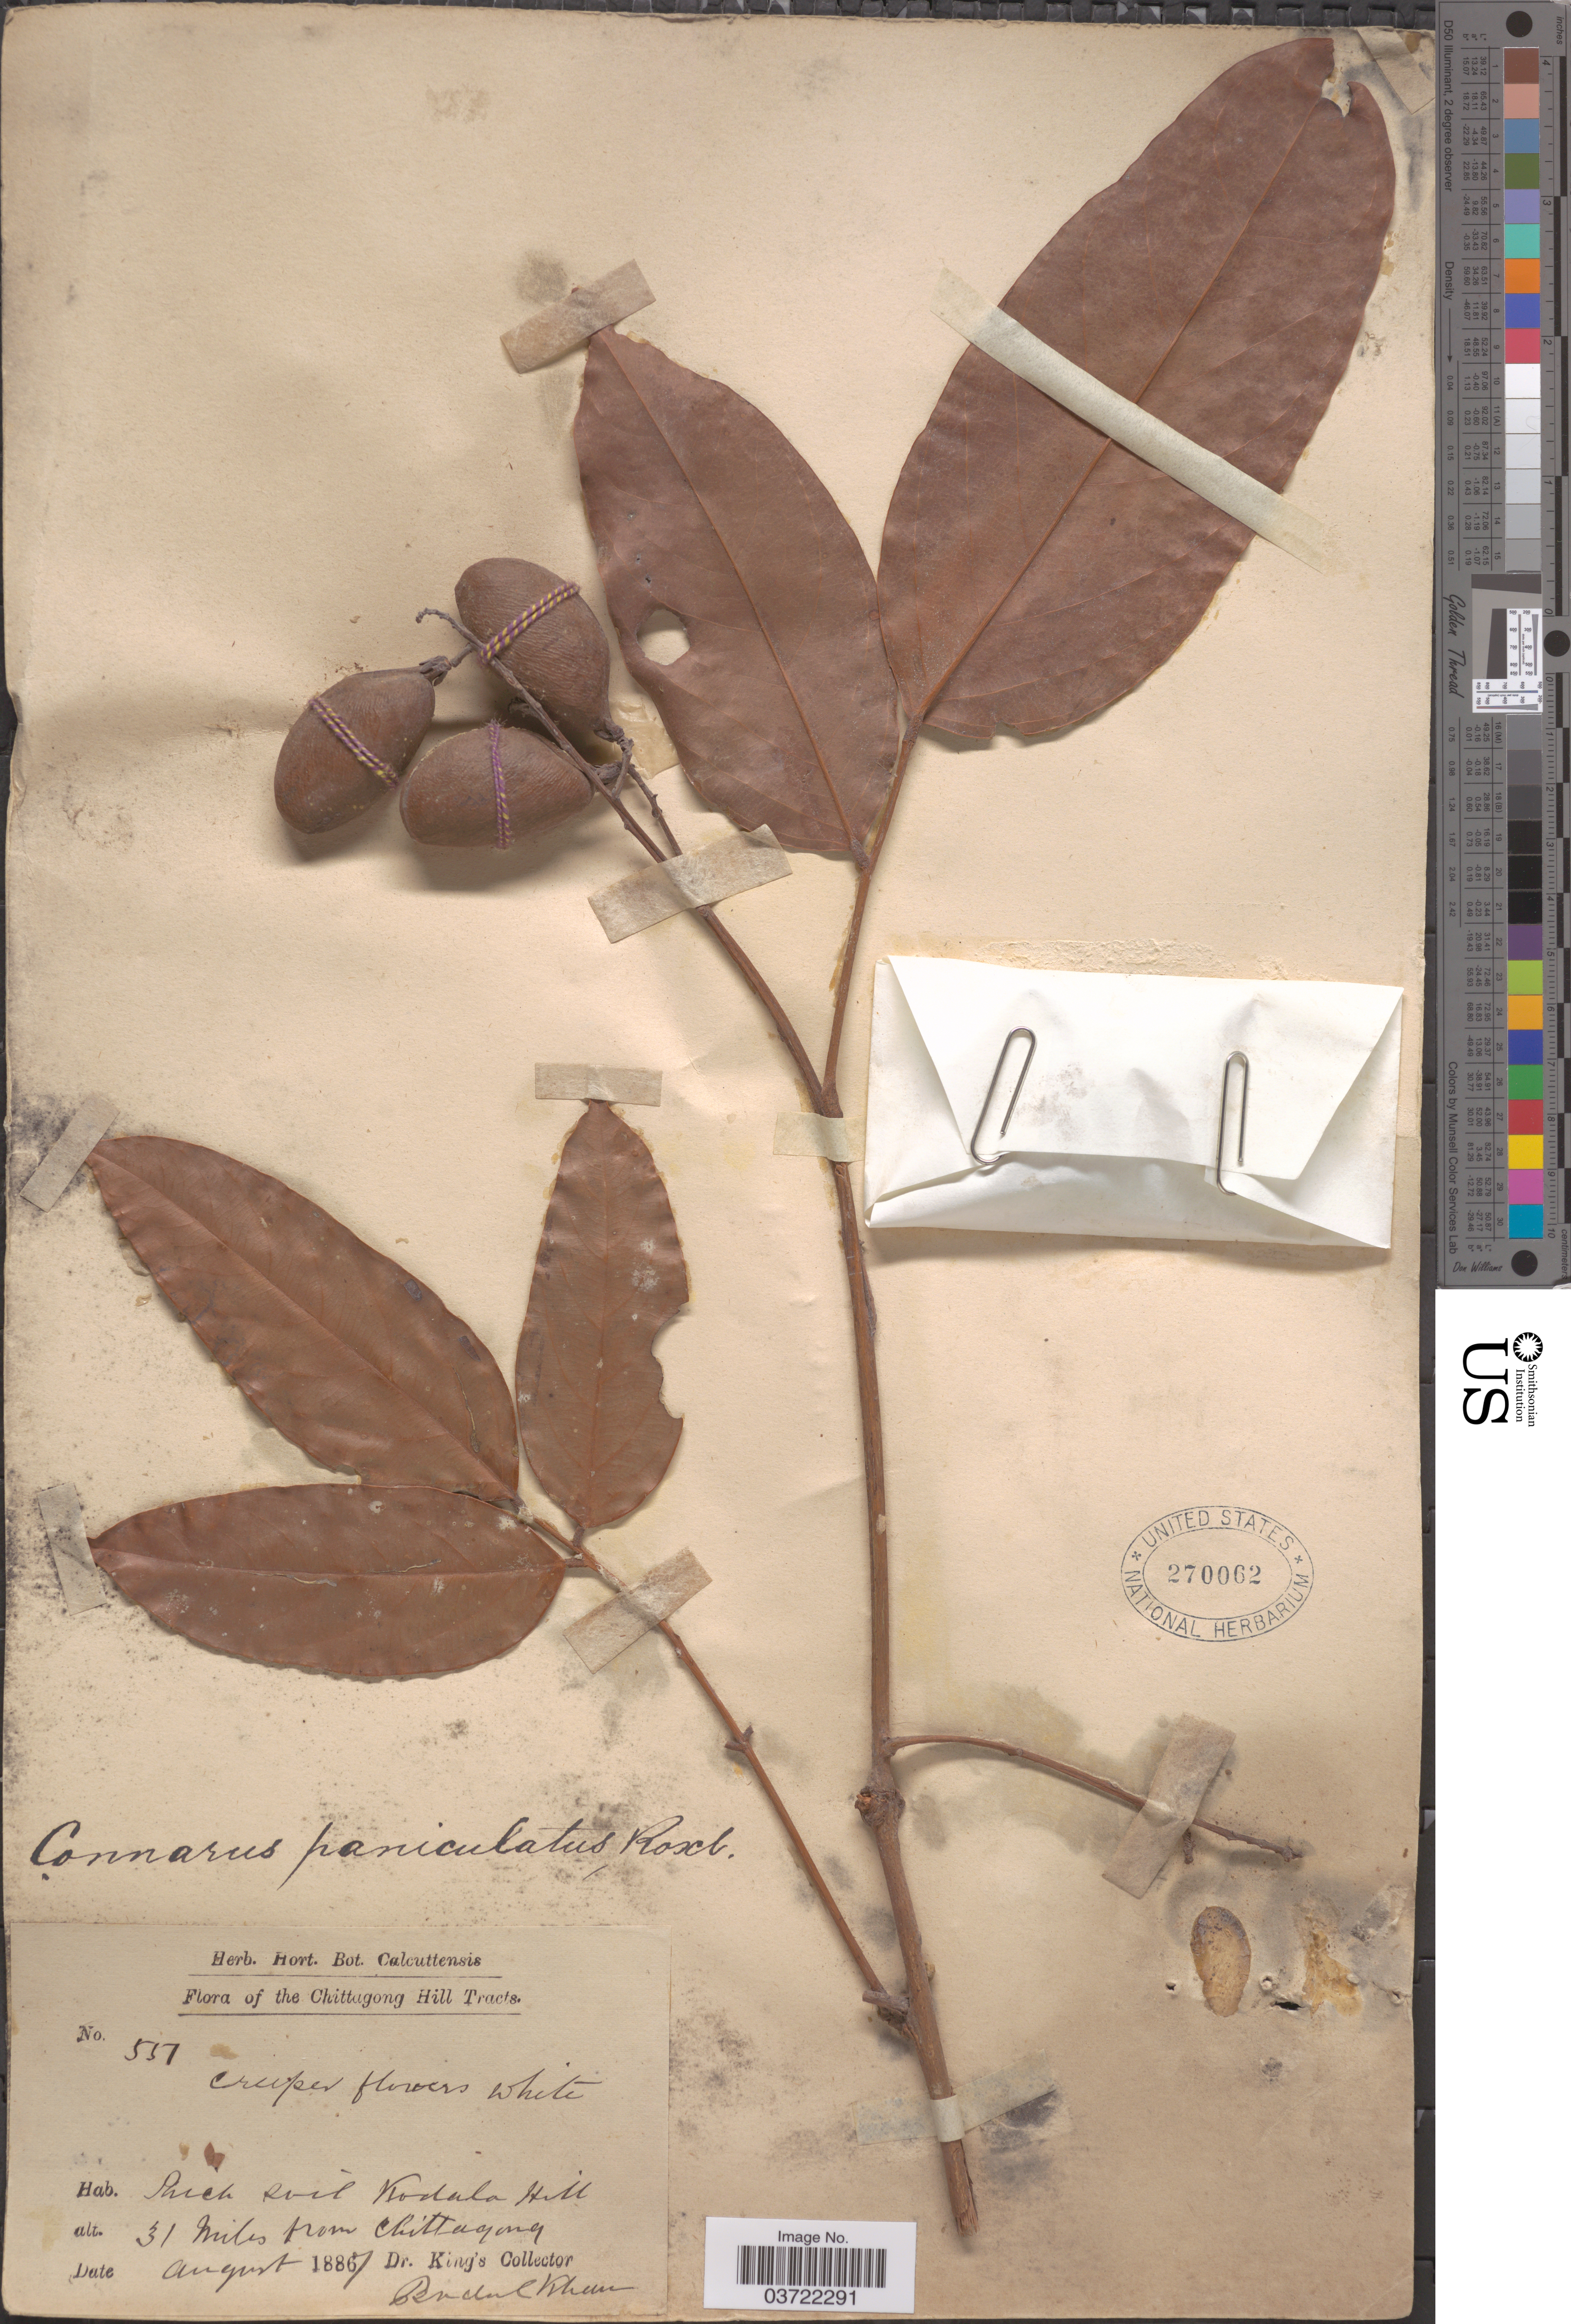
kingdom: Plantae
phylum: Tracheophyta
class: Magnoliopsida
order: Oxalidales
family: Connaraceae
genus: Connarus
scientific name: Connarus paniculatus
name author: Roxb.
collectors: Dr. King's collector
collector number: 557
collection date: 1887-08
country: Bangladesh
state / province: Chittagong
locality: The Chittagong Hill Tracts. Kodala Hill. 31 miles from Chittagong. Badal Khan.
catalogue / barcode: US 270062